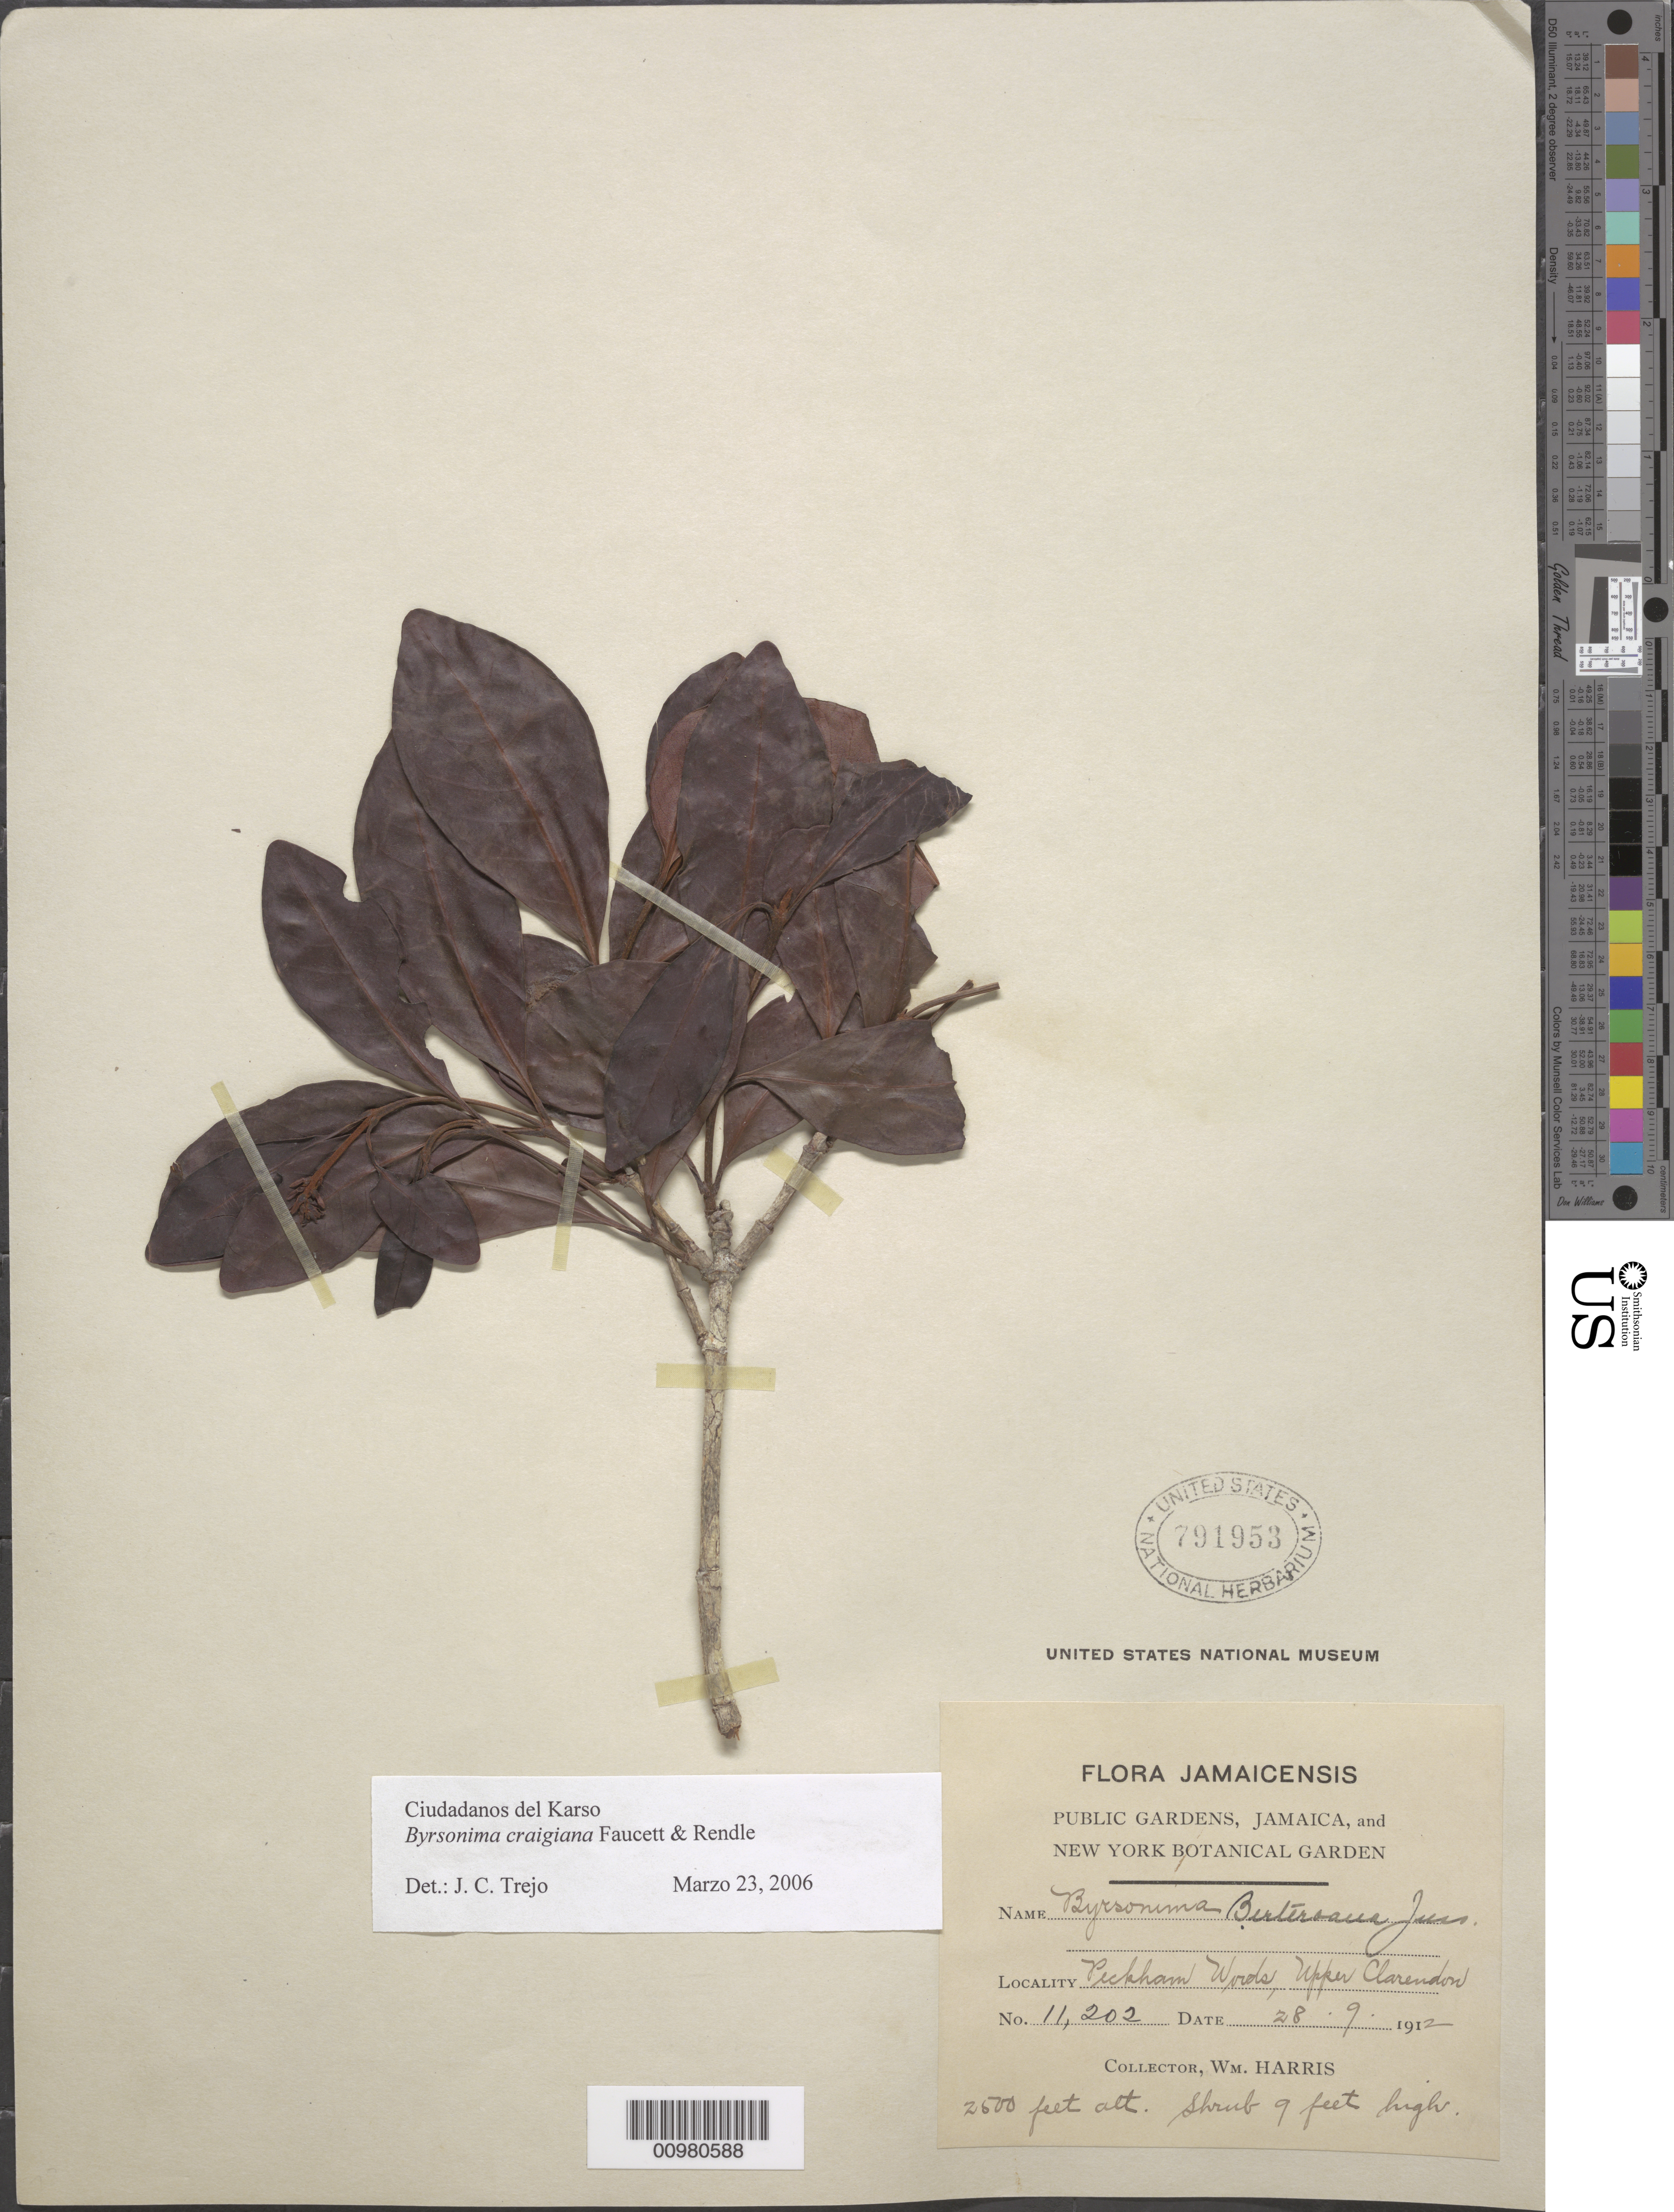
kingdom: Plantae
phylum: Tracheophyta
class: Magnoliopsida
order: Malpighiales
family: Malpighiaceae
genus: Byrsonima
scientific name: Byrsonima craigiana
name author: Fawc. & Rendle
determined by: Trejo-Torres, J. C.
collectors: W. H. Harris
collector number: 11202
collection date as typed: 28 Sep 1912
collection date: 1912-09-28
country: Jamaica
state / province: Clarendon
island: Jamaica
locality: Peckham Woods.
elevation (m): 762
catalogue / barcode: US 791953